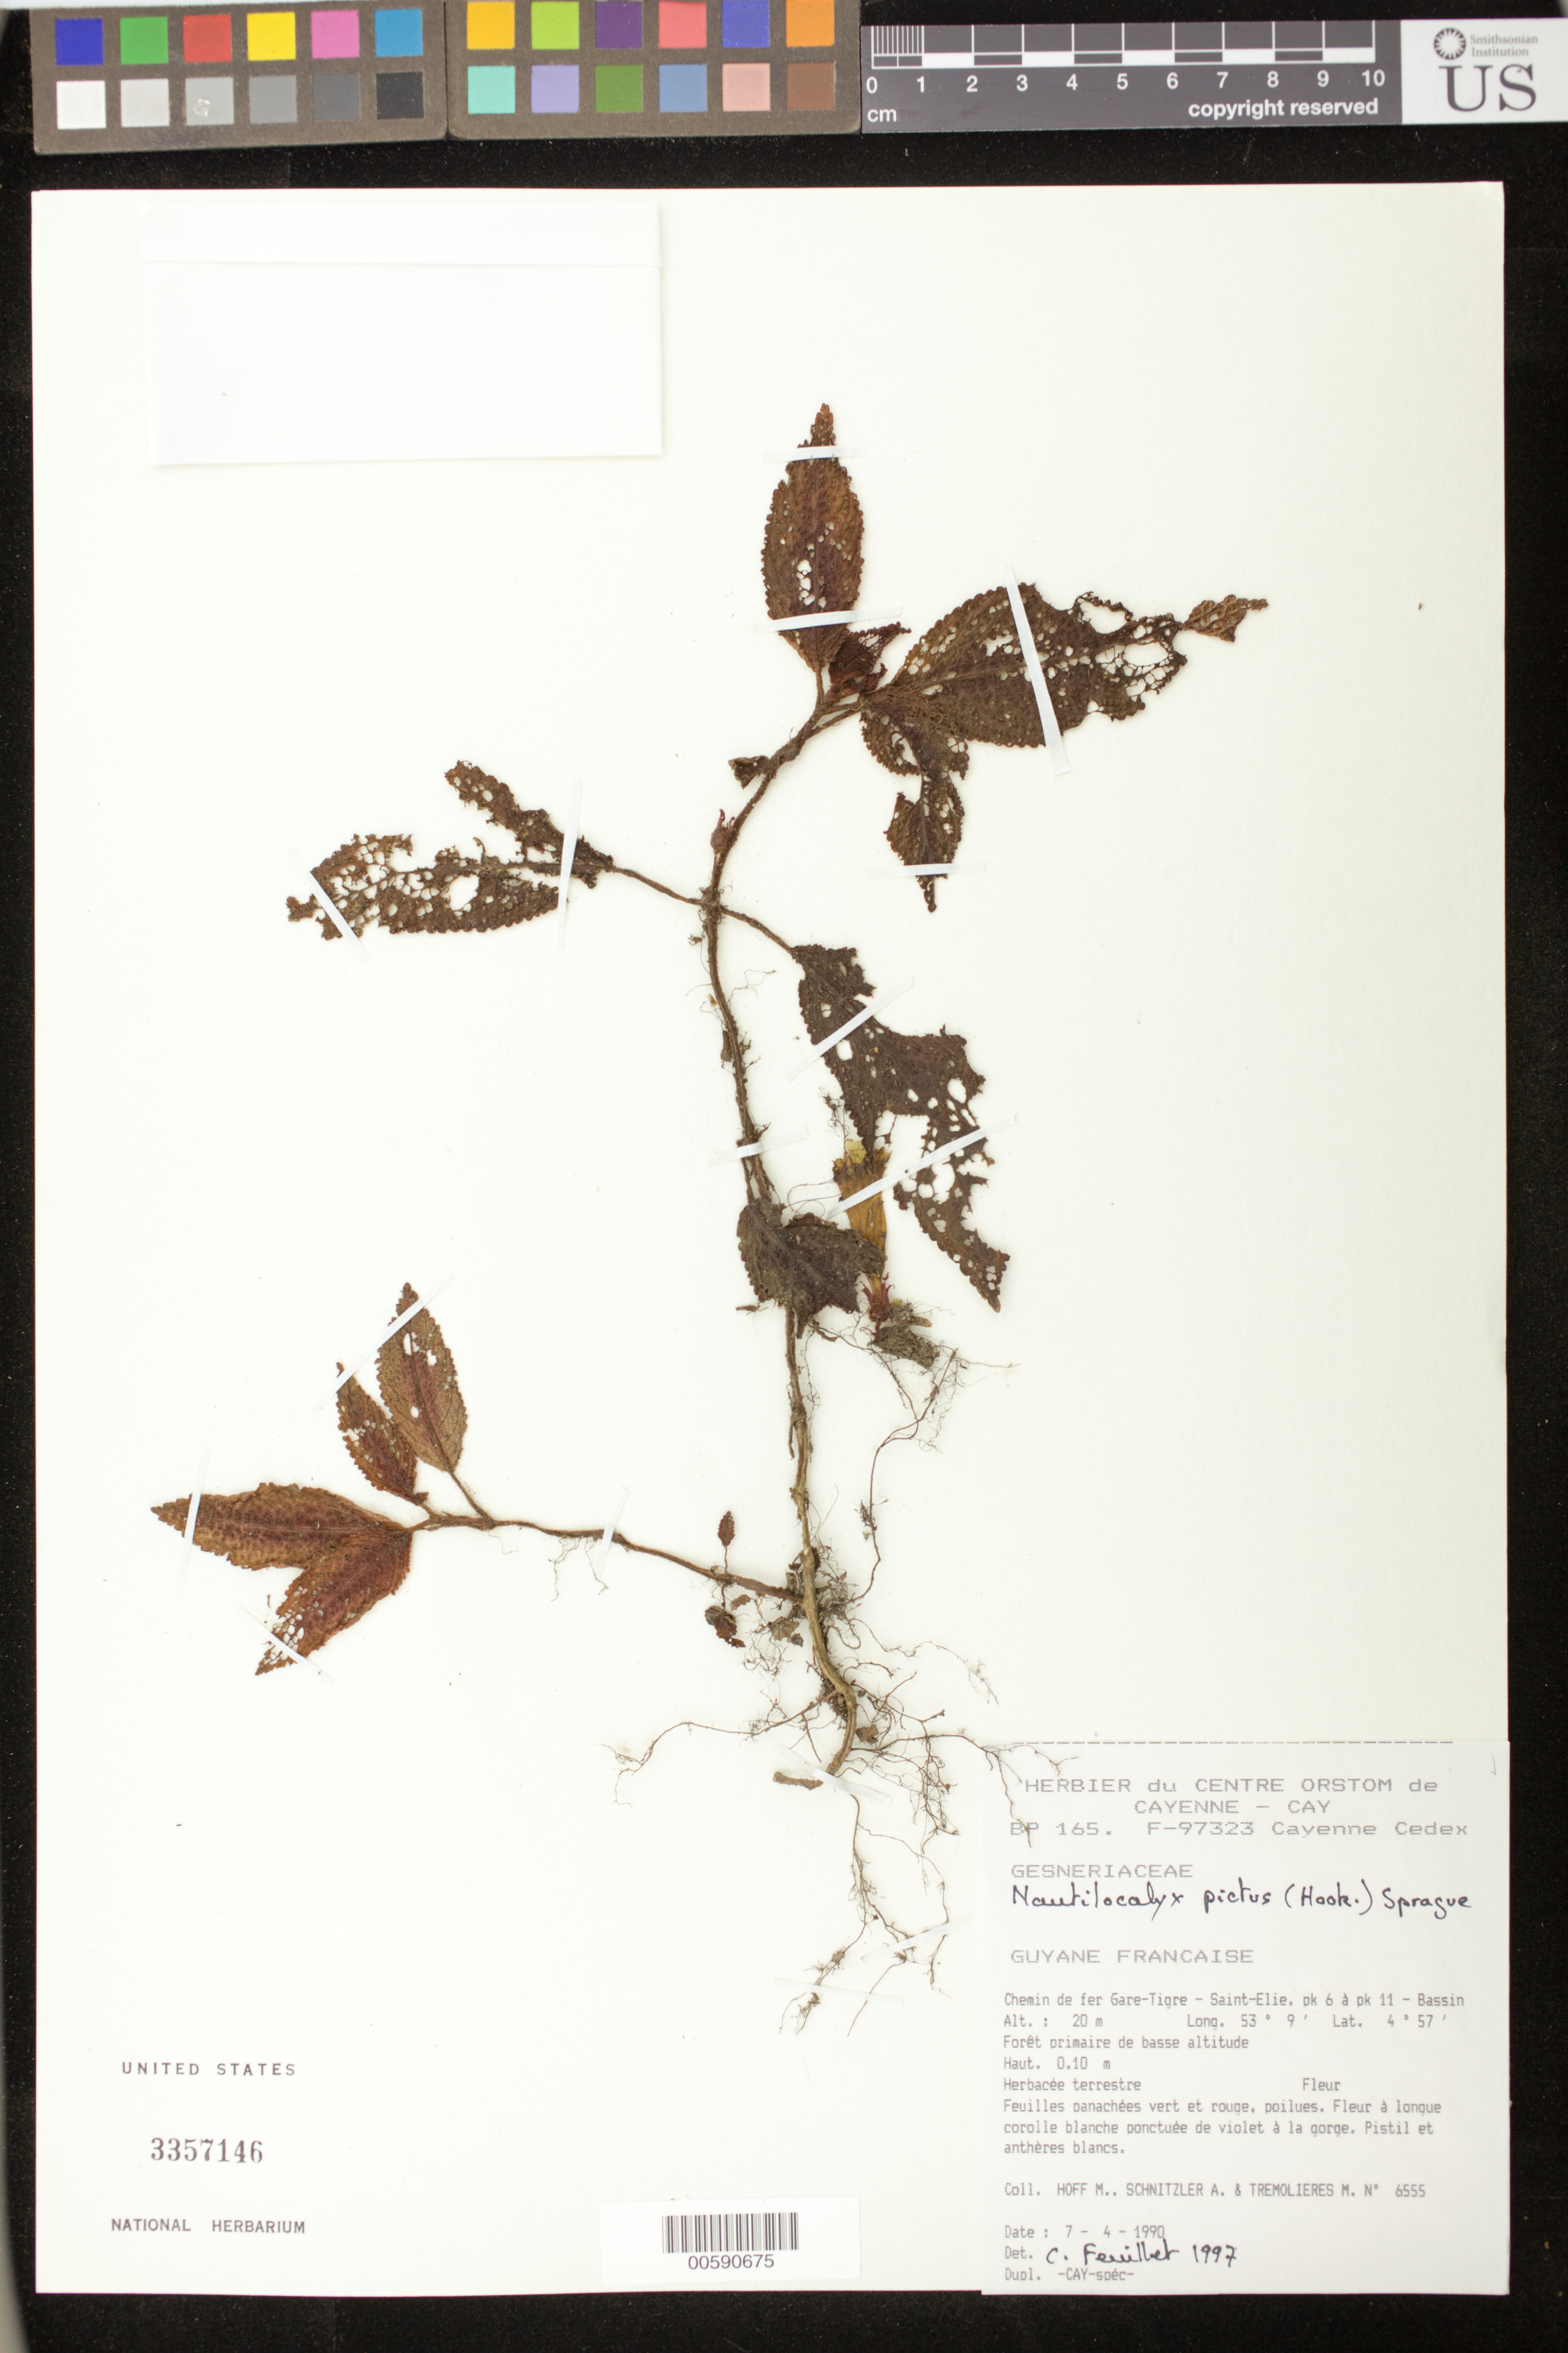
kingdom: Plantae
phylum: Tracheophyta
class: Magnoliopsida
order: Lamiales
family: Gesneriaceae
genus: Nautilocalyx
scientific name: Nautilocalyx pictus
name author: (Hook.) Sprague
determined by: Skog, Laurence E.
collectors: M. Hoff, A. Schnitzler & M. Tremolieres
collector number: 6555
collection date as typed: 07 Apr 1990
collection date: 1990-04-07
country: French Guiana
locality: Chemin de fer Gare-Tigre, Saint-Elie, pk 6 à pk 11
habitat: Forêt primaire de basse altitude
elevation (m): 20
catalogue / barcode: US 3357146